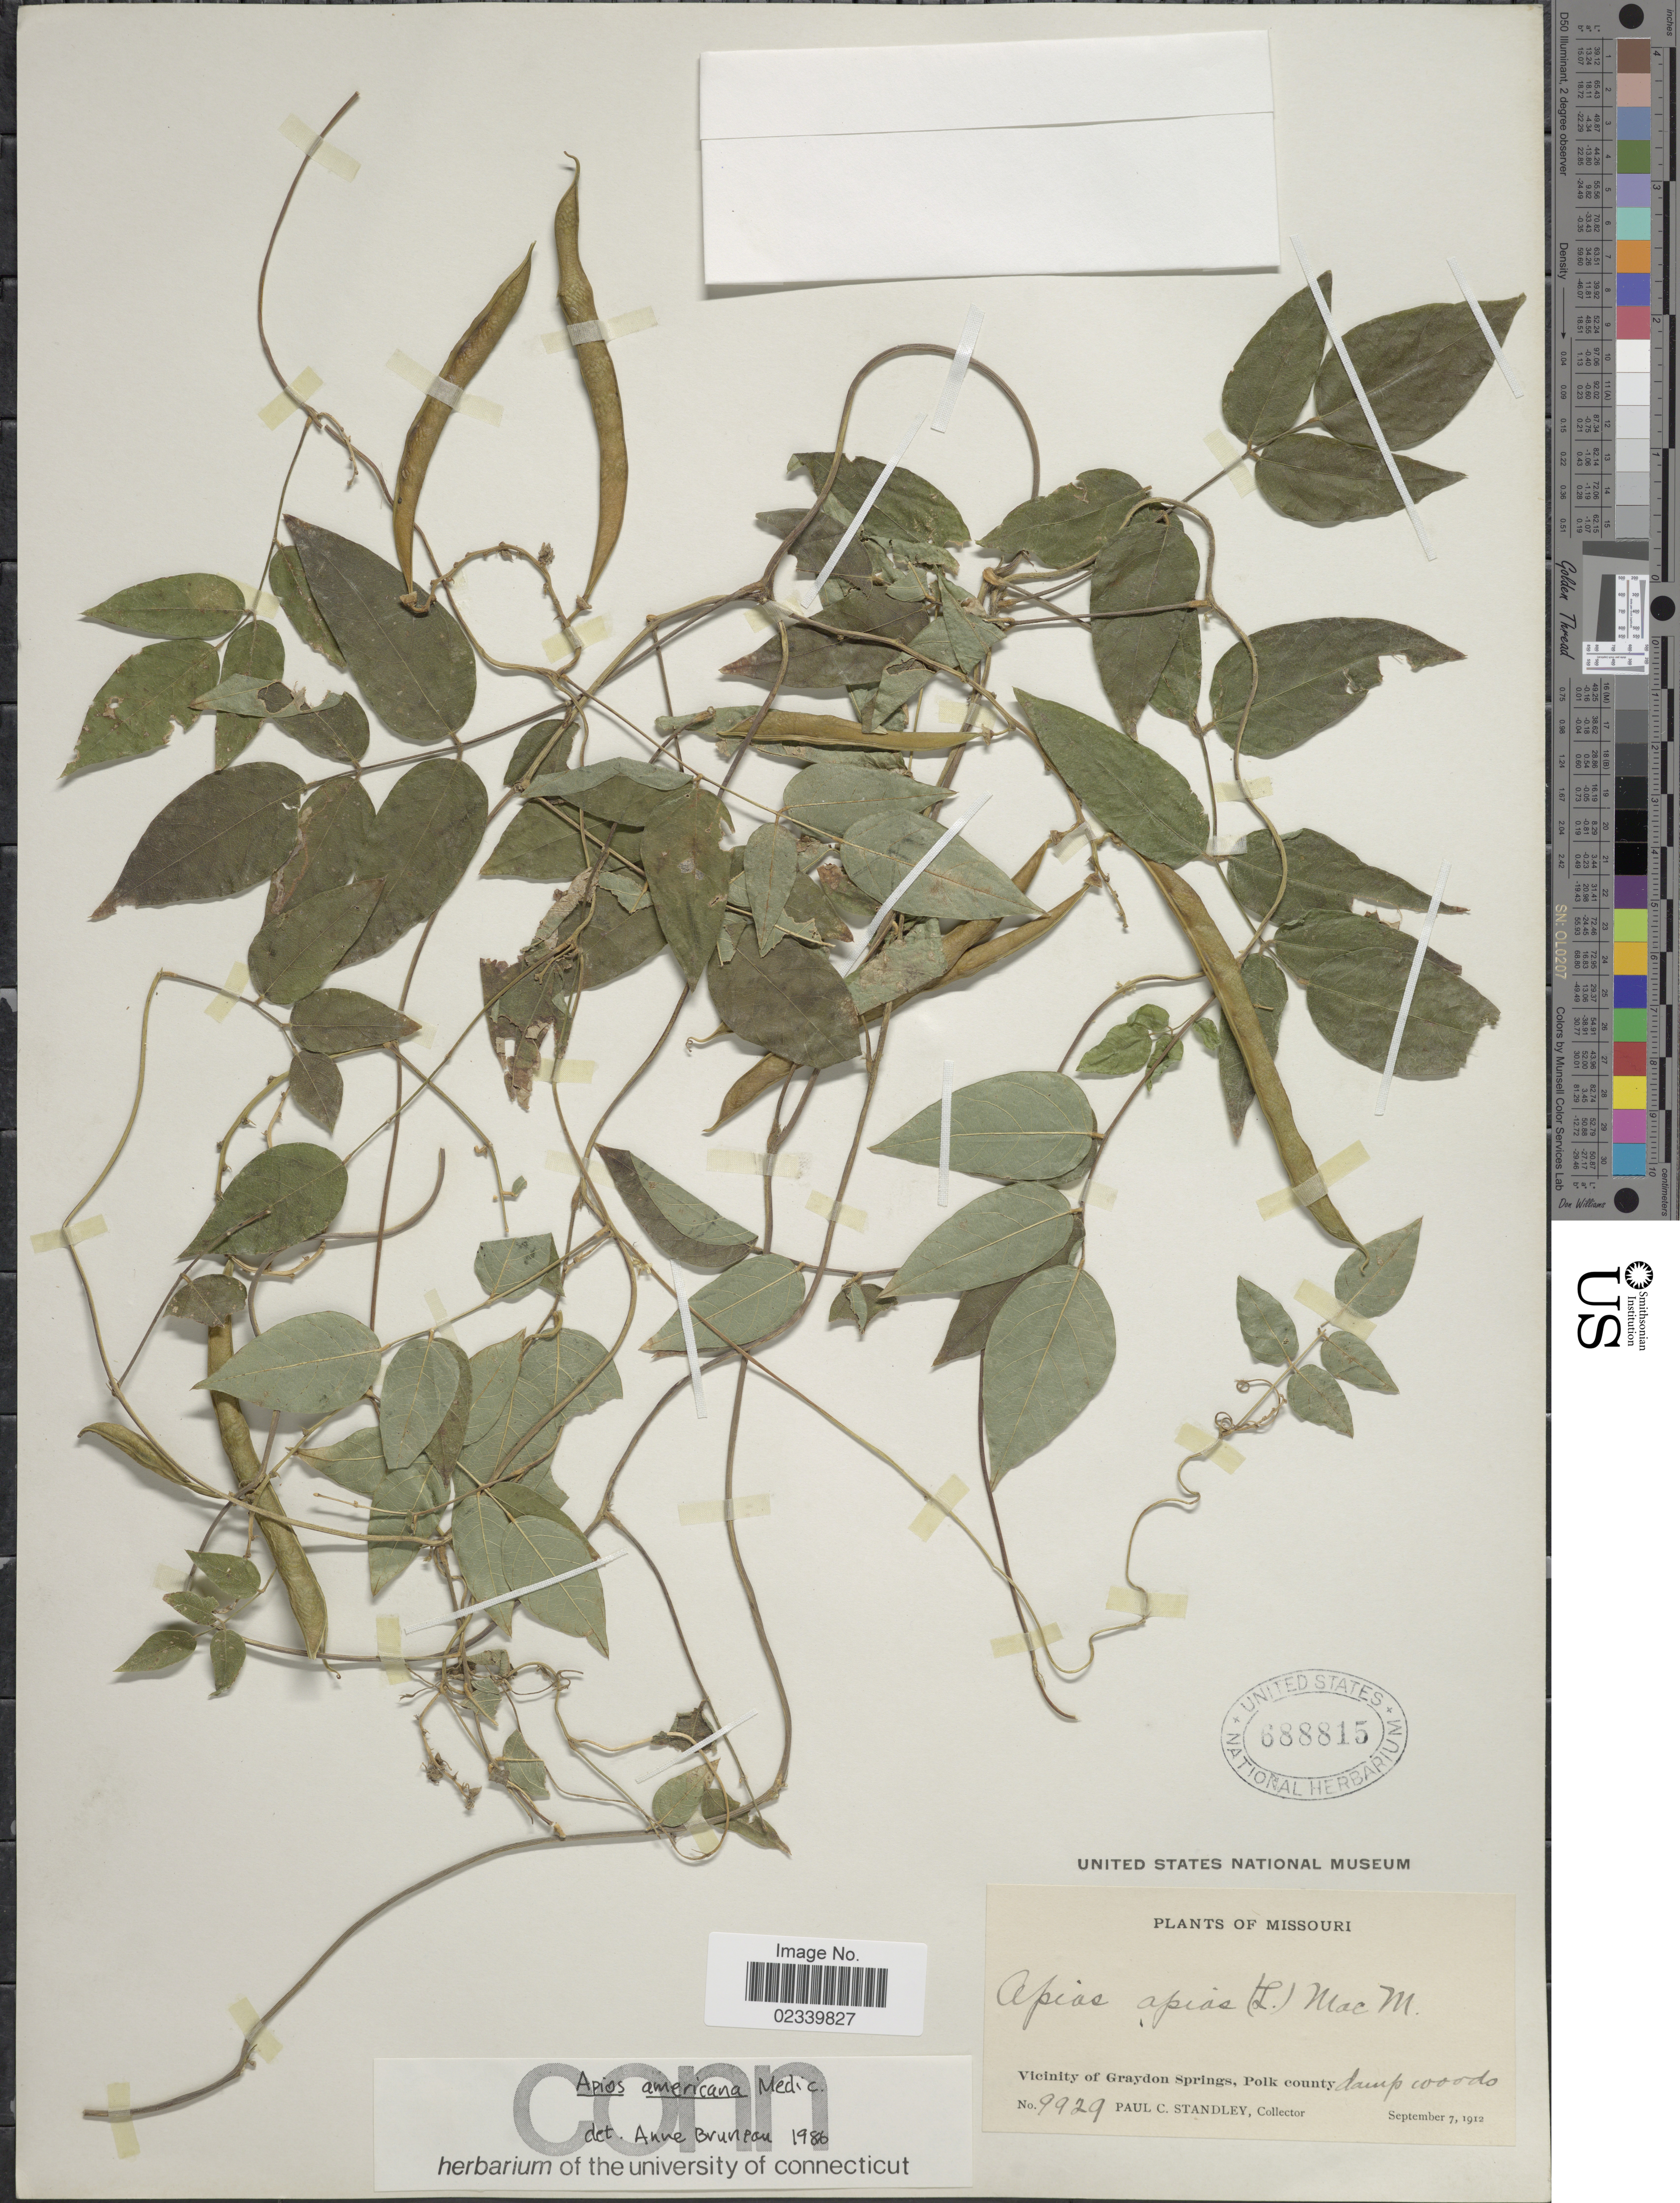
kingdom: Plantae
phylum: Tracheophyta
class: Magnoliopsida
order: Fabales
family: Fabaceae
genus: Apios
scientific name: Apios americana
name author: Medik.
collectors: P. C. Standley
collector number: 9929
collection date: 1912-09-07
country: United States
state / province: Missouri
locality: Missouri, Vicinity of Graydon Springs, Polk County. damp woods.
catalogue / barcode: US 688815